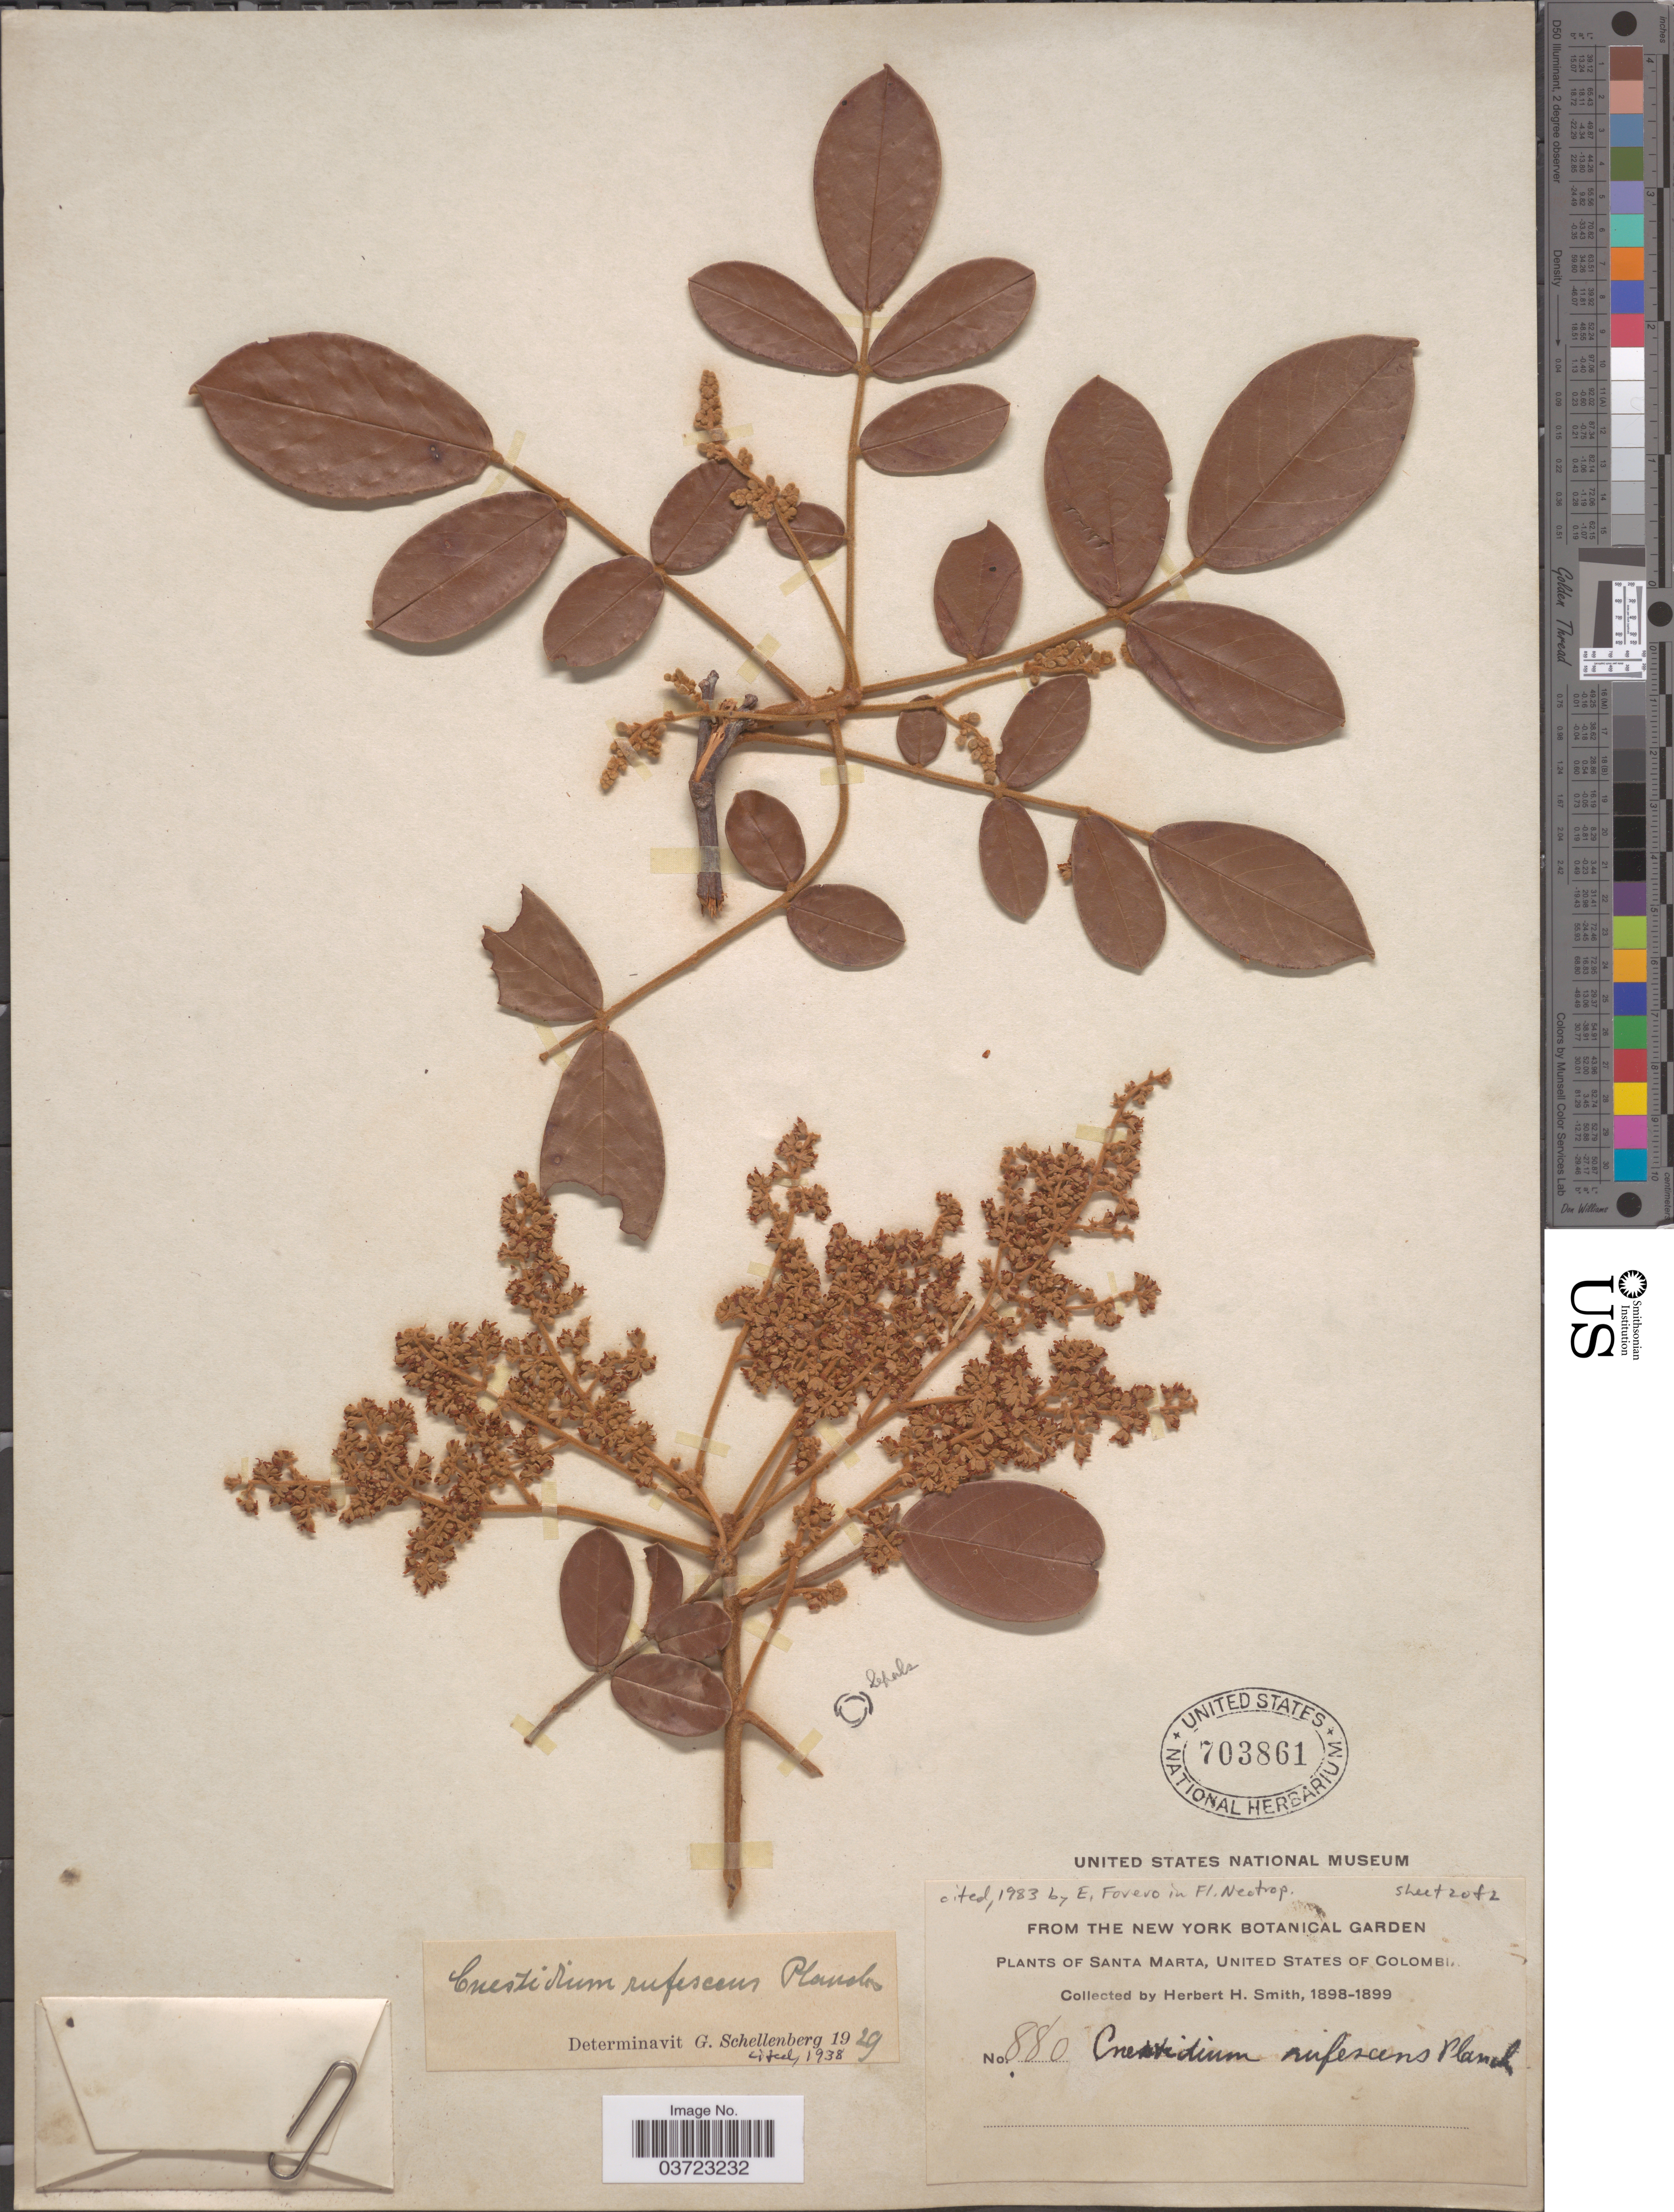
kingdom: Plantae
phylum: Tracheophyta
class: Magnoliopsida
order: Oxalidales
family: Connaraceae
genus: Cnestidium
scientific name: Cnestidium rufescens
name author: Planch.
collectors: Herbert H. Smith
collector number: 880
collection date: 1898/1899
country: Colombia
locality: Santa Marta, United States of Colombia.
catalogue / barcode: US 703861